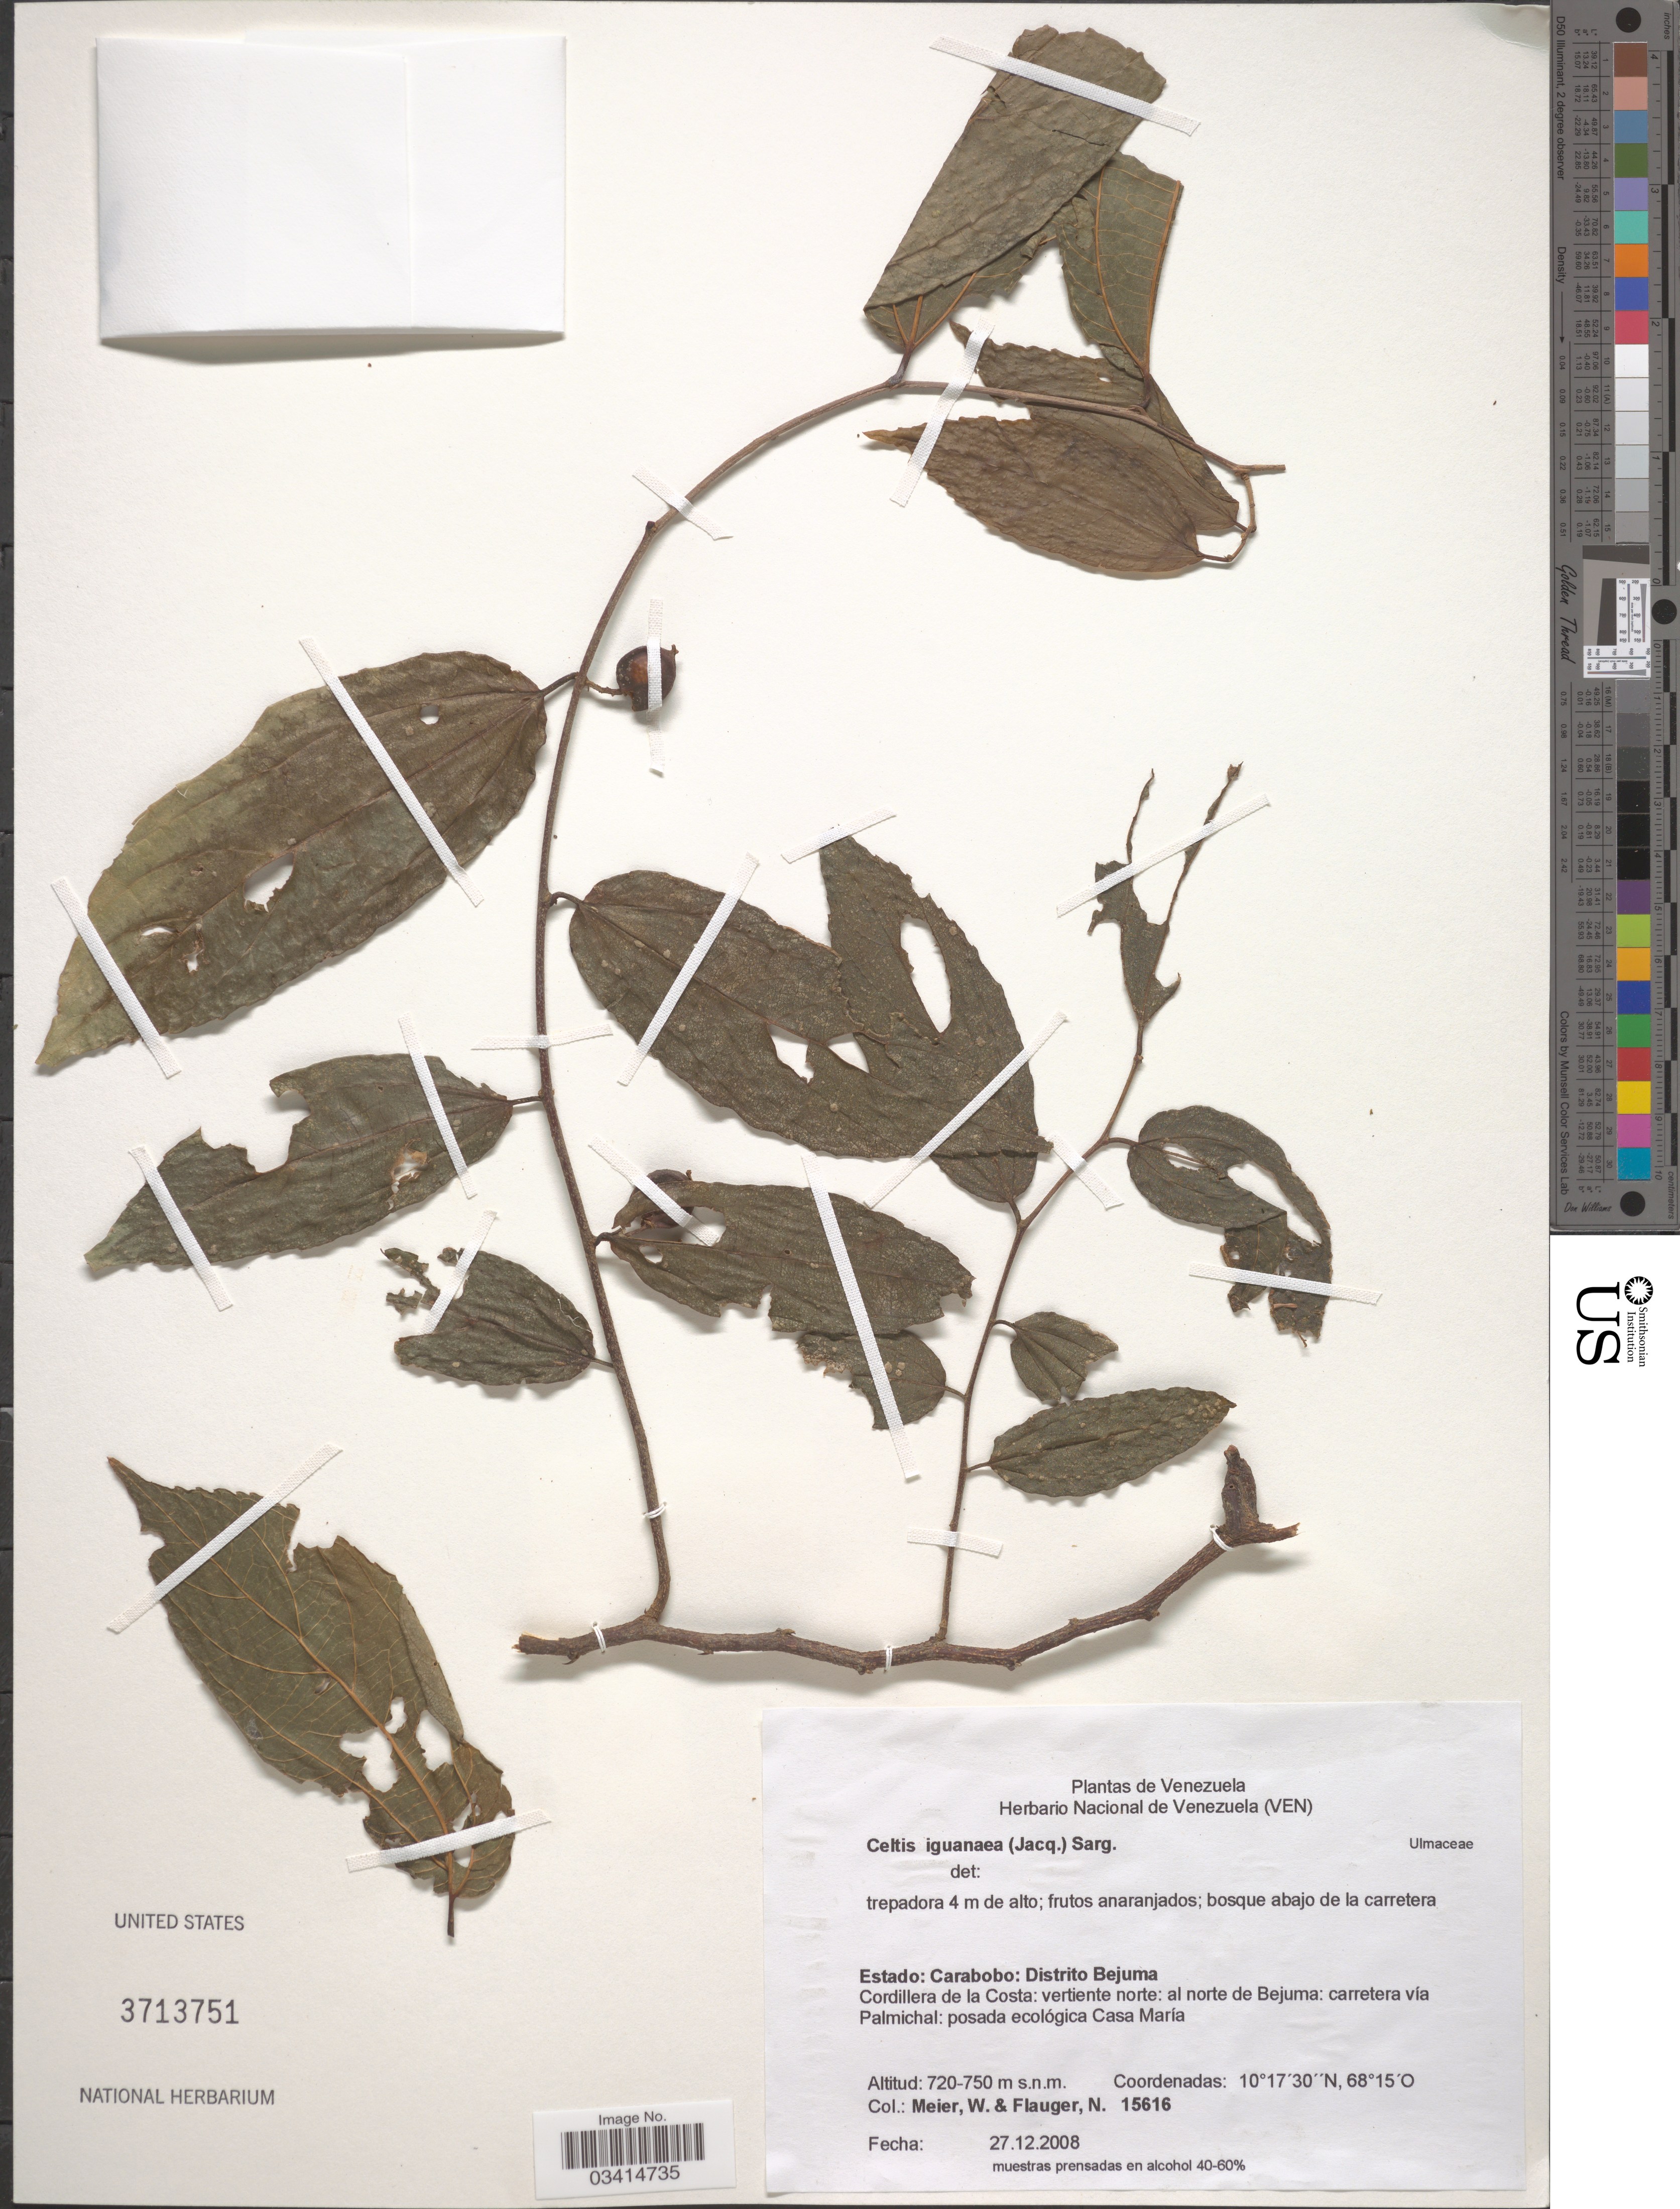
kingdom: Plantae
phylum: Tracheophyta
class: Magnoliopsida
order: Rosales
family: Cannabaceae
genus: Celtis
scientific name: Celtis iguanaea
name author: (Jacq.) Sarg.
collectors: W. Meier & N. Flauger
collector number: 15616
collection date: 2008-12-27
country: Venezuela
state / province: Carabobo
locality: Distrito Bejuma. Cordillera de la Costa: vertiente norte: al norte de Bejuma: carretera vía Palmichal: posada ecológica Casa María.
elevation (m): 720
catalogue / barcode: US 3713751